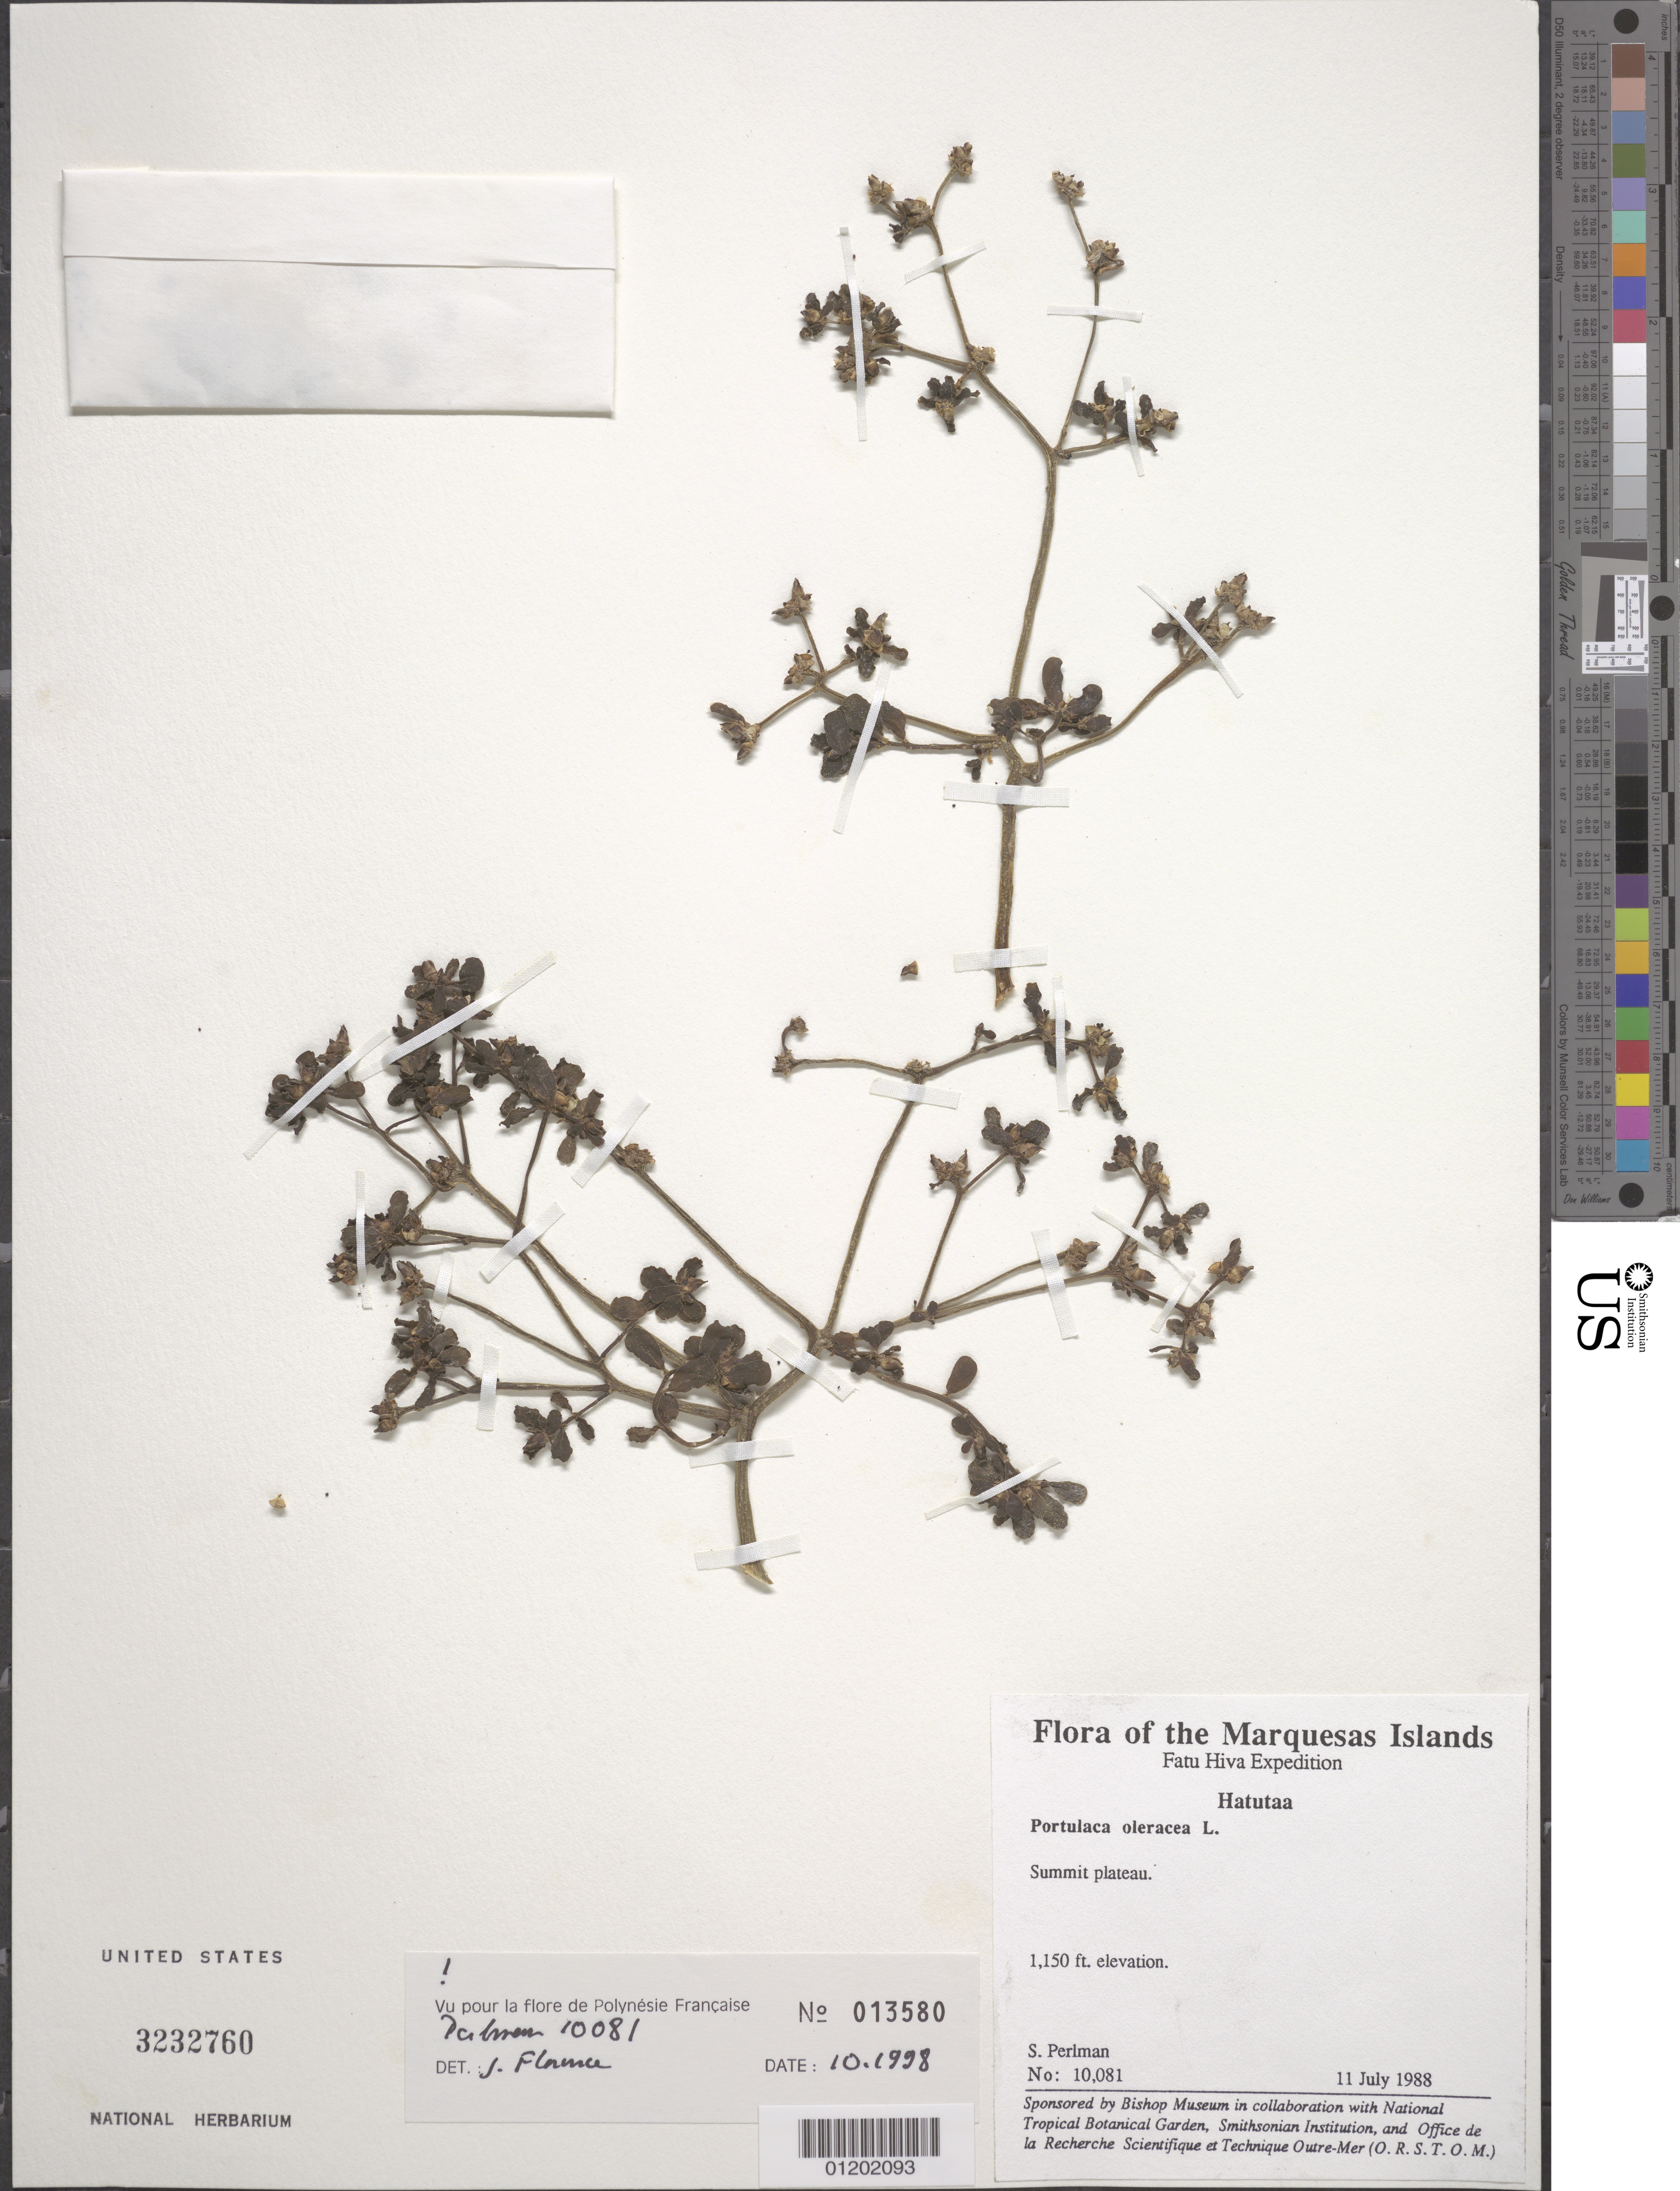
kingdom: Plantae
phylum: Tracheophyta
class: Magnoliopsida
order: Caryophyllales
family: Portulacaceae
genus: Portulaca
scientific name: Portulaca oleracea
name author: L.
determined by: Florence, J.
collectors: S. P. Perlman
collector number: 10081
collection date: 1988-07-11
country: French Polynesia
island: Hatutaa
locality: Summit plateau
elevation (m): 351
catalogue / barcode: US 3232760